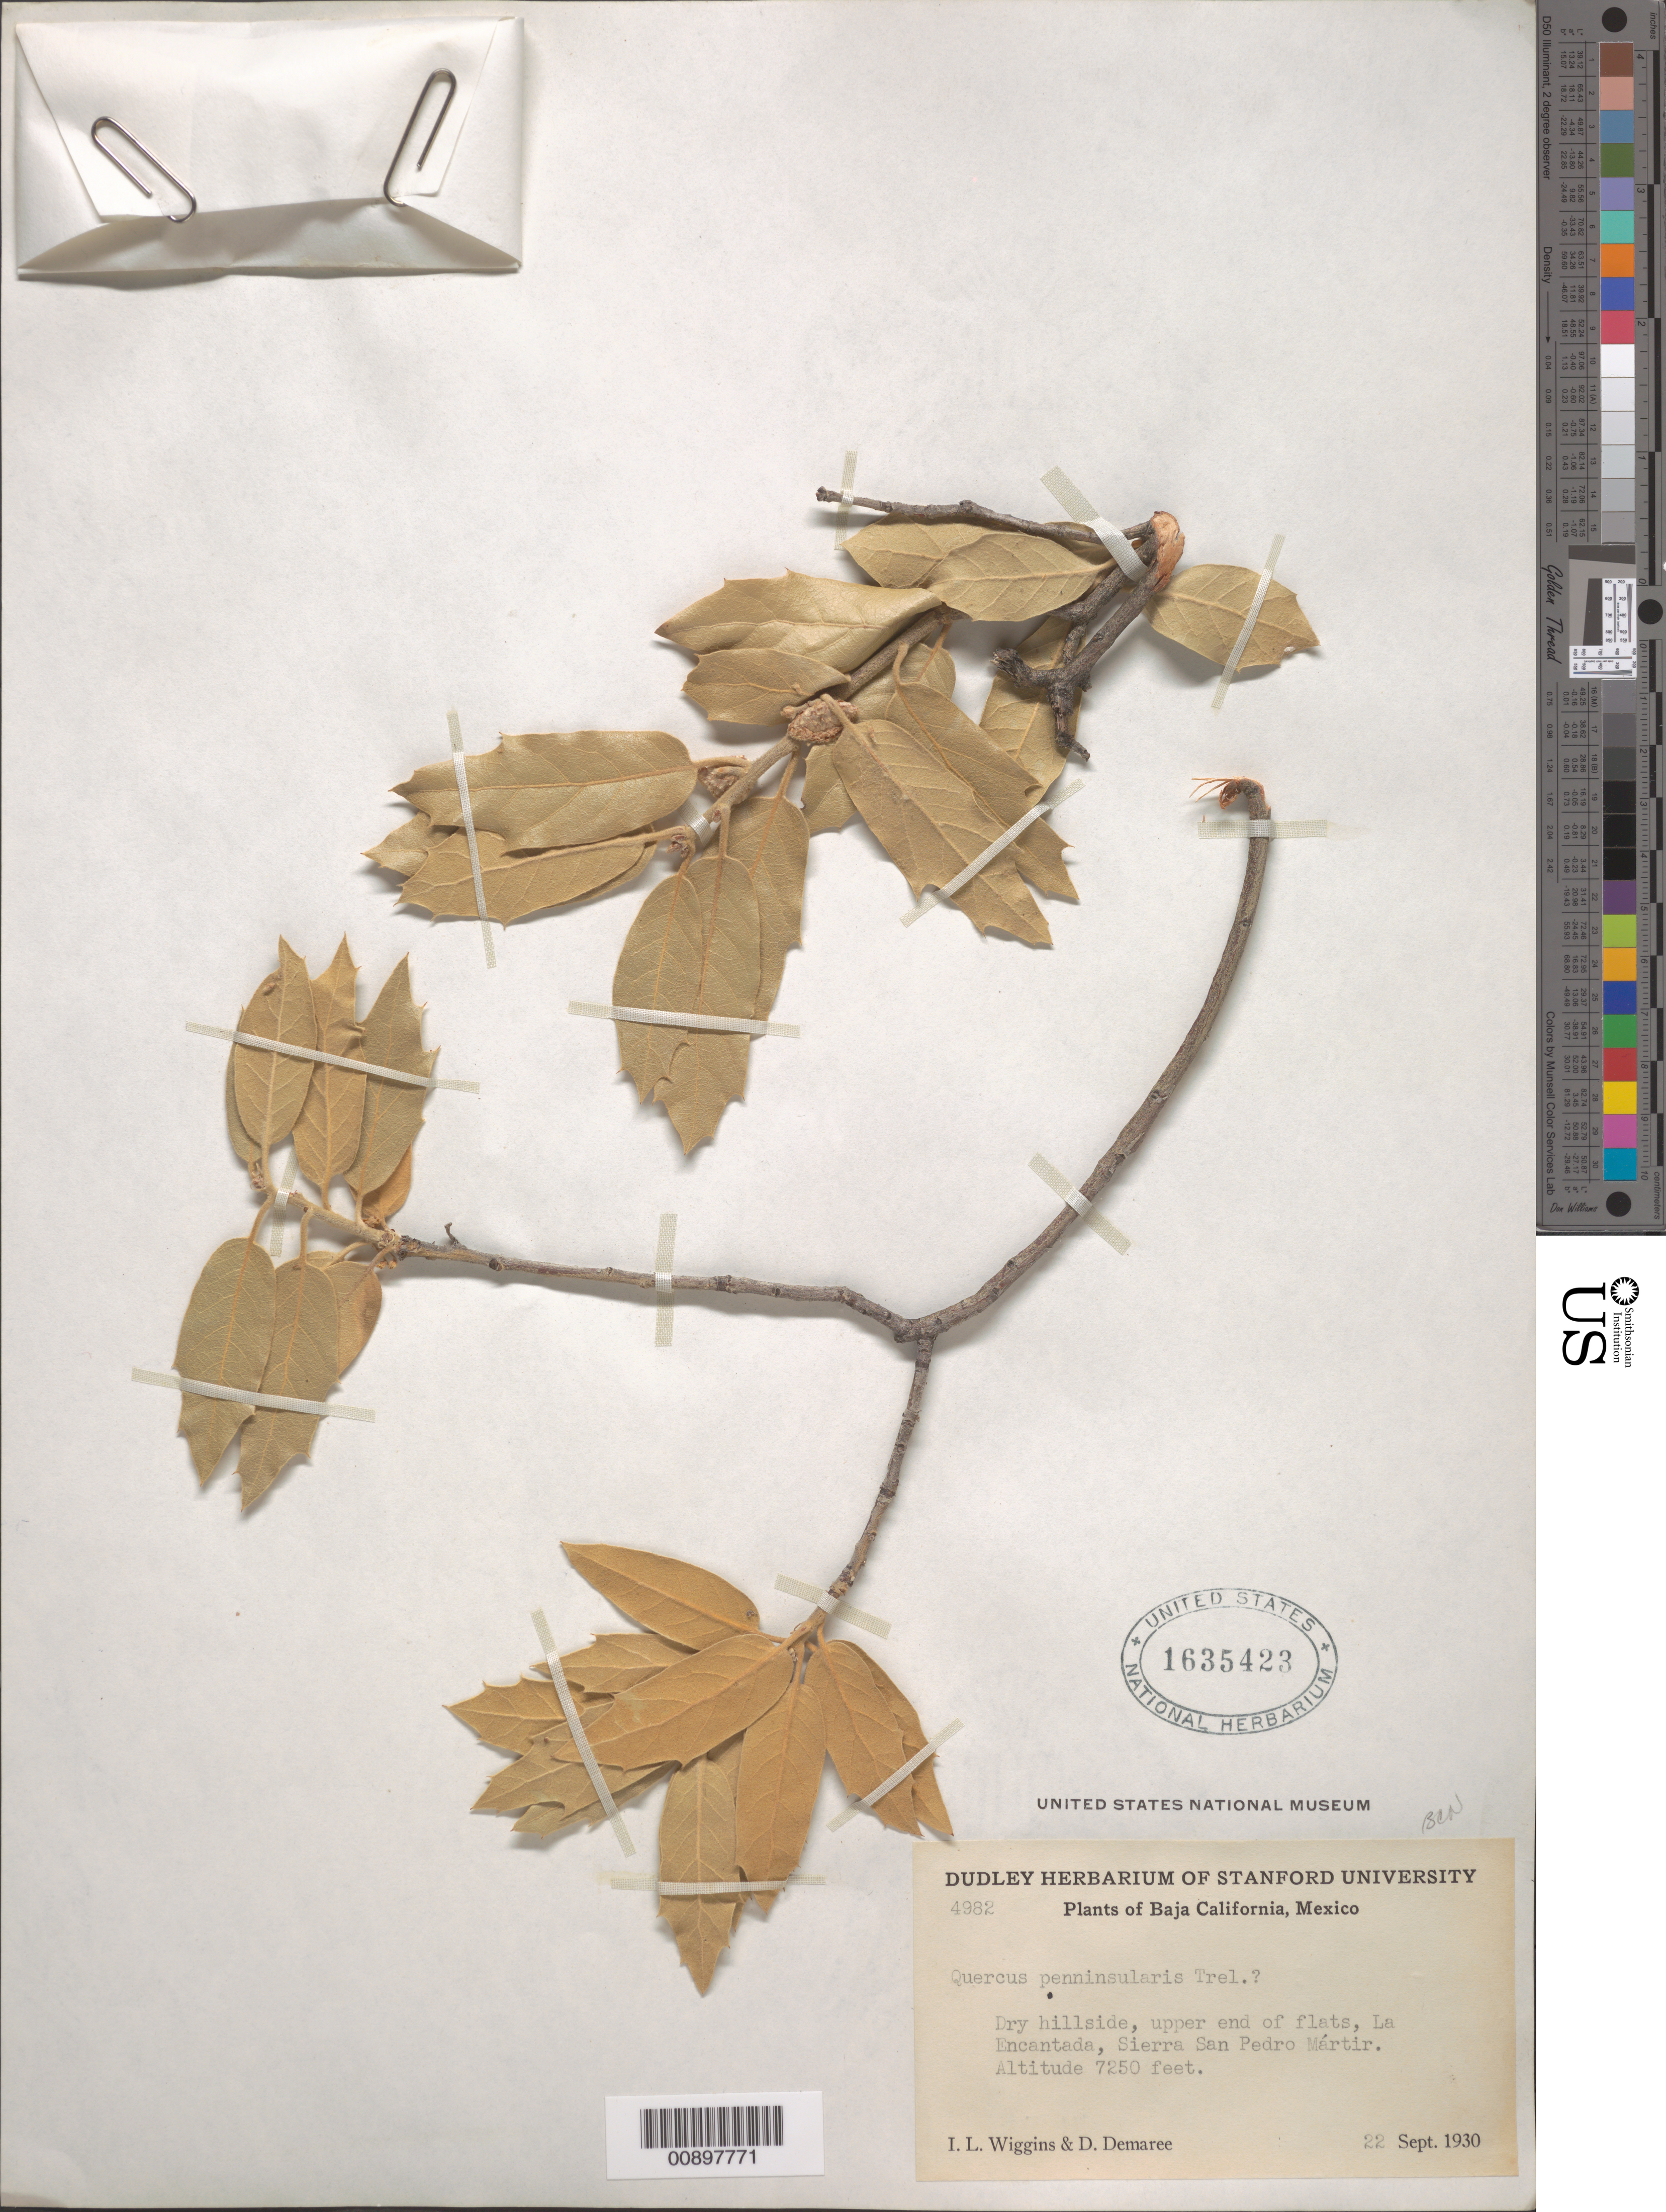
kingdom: Plantae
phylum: Tracheophyta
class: Magnoliopsida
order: Fagales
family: Fagaceae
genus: Quercus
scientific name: Quercus peninsularis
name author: Trel.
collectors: I. L. Wiggins & D. Demaree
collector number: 4982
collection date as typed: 22 Sep 1930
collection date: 1930-09-22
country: Mexico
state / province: Baja California Norte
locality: Upper end of flats, La Encantada, Sierra San Pedro Mártir.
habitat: Dry hillside.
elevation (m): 2210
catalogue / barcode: US 1635423